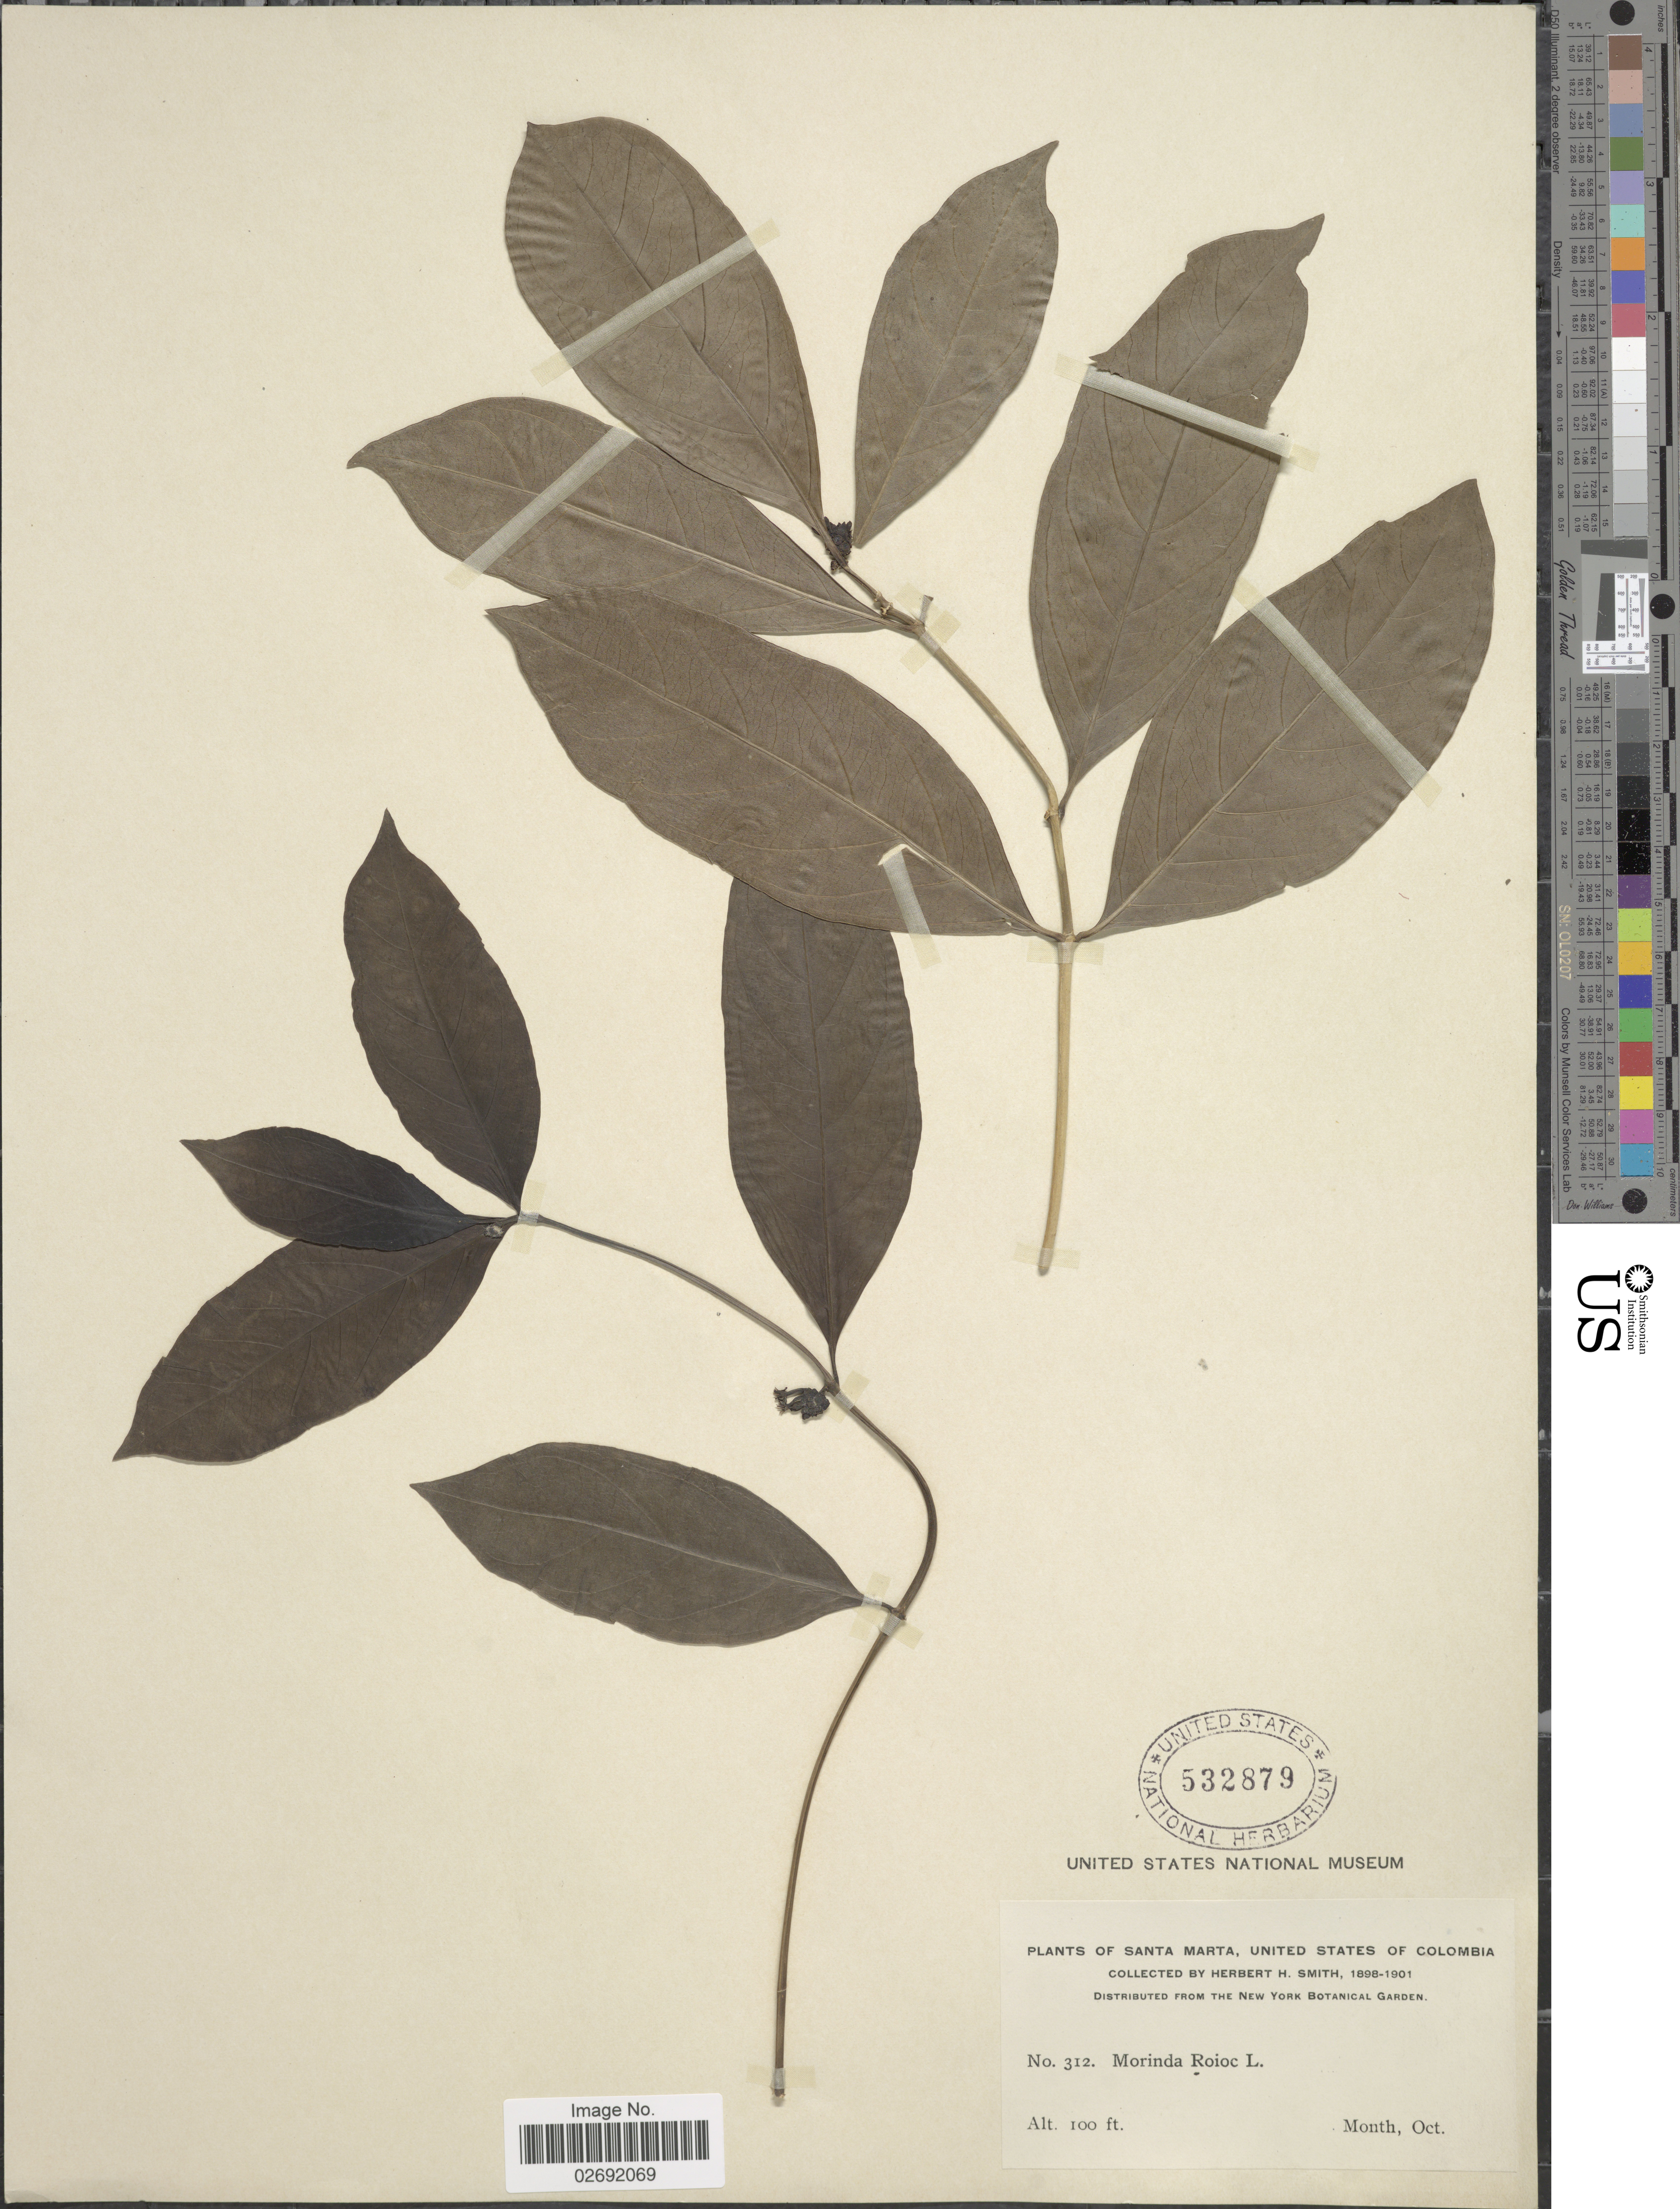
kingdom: Plantae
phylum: Tracheophyta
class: Magnoliopsida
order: Gentianales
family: Rubiaceae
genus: Morinda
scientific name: Morinda royoc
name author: L.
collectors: Herbert H. Smith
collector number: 312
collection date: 1898/1901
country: Colombia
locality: Santa Marta, United States of Colombia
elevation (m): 30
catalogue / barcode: US 532879